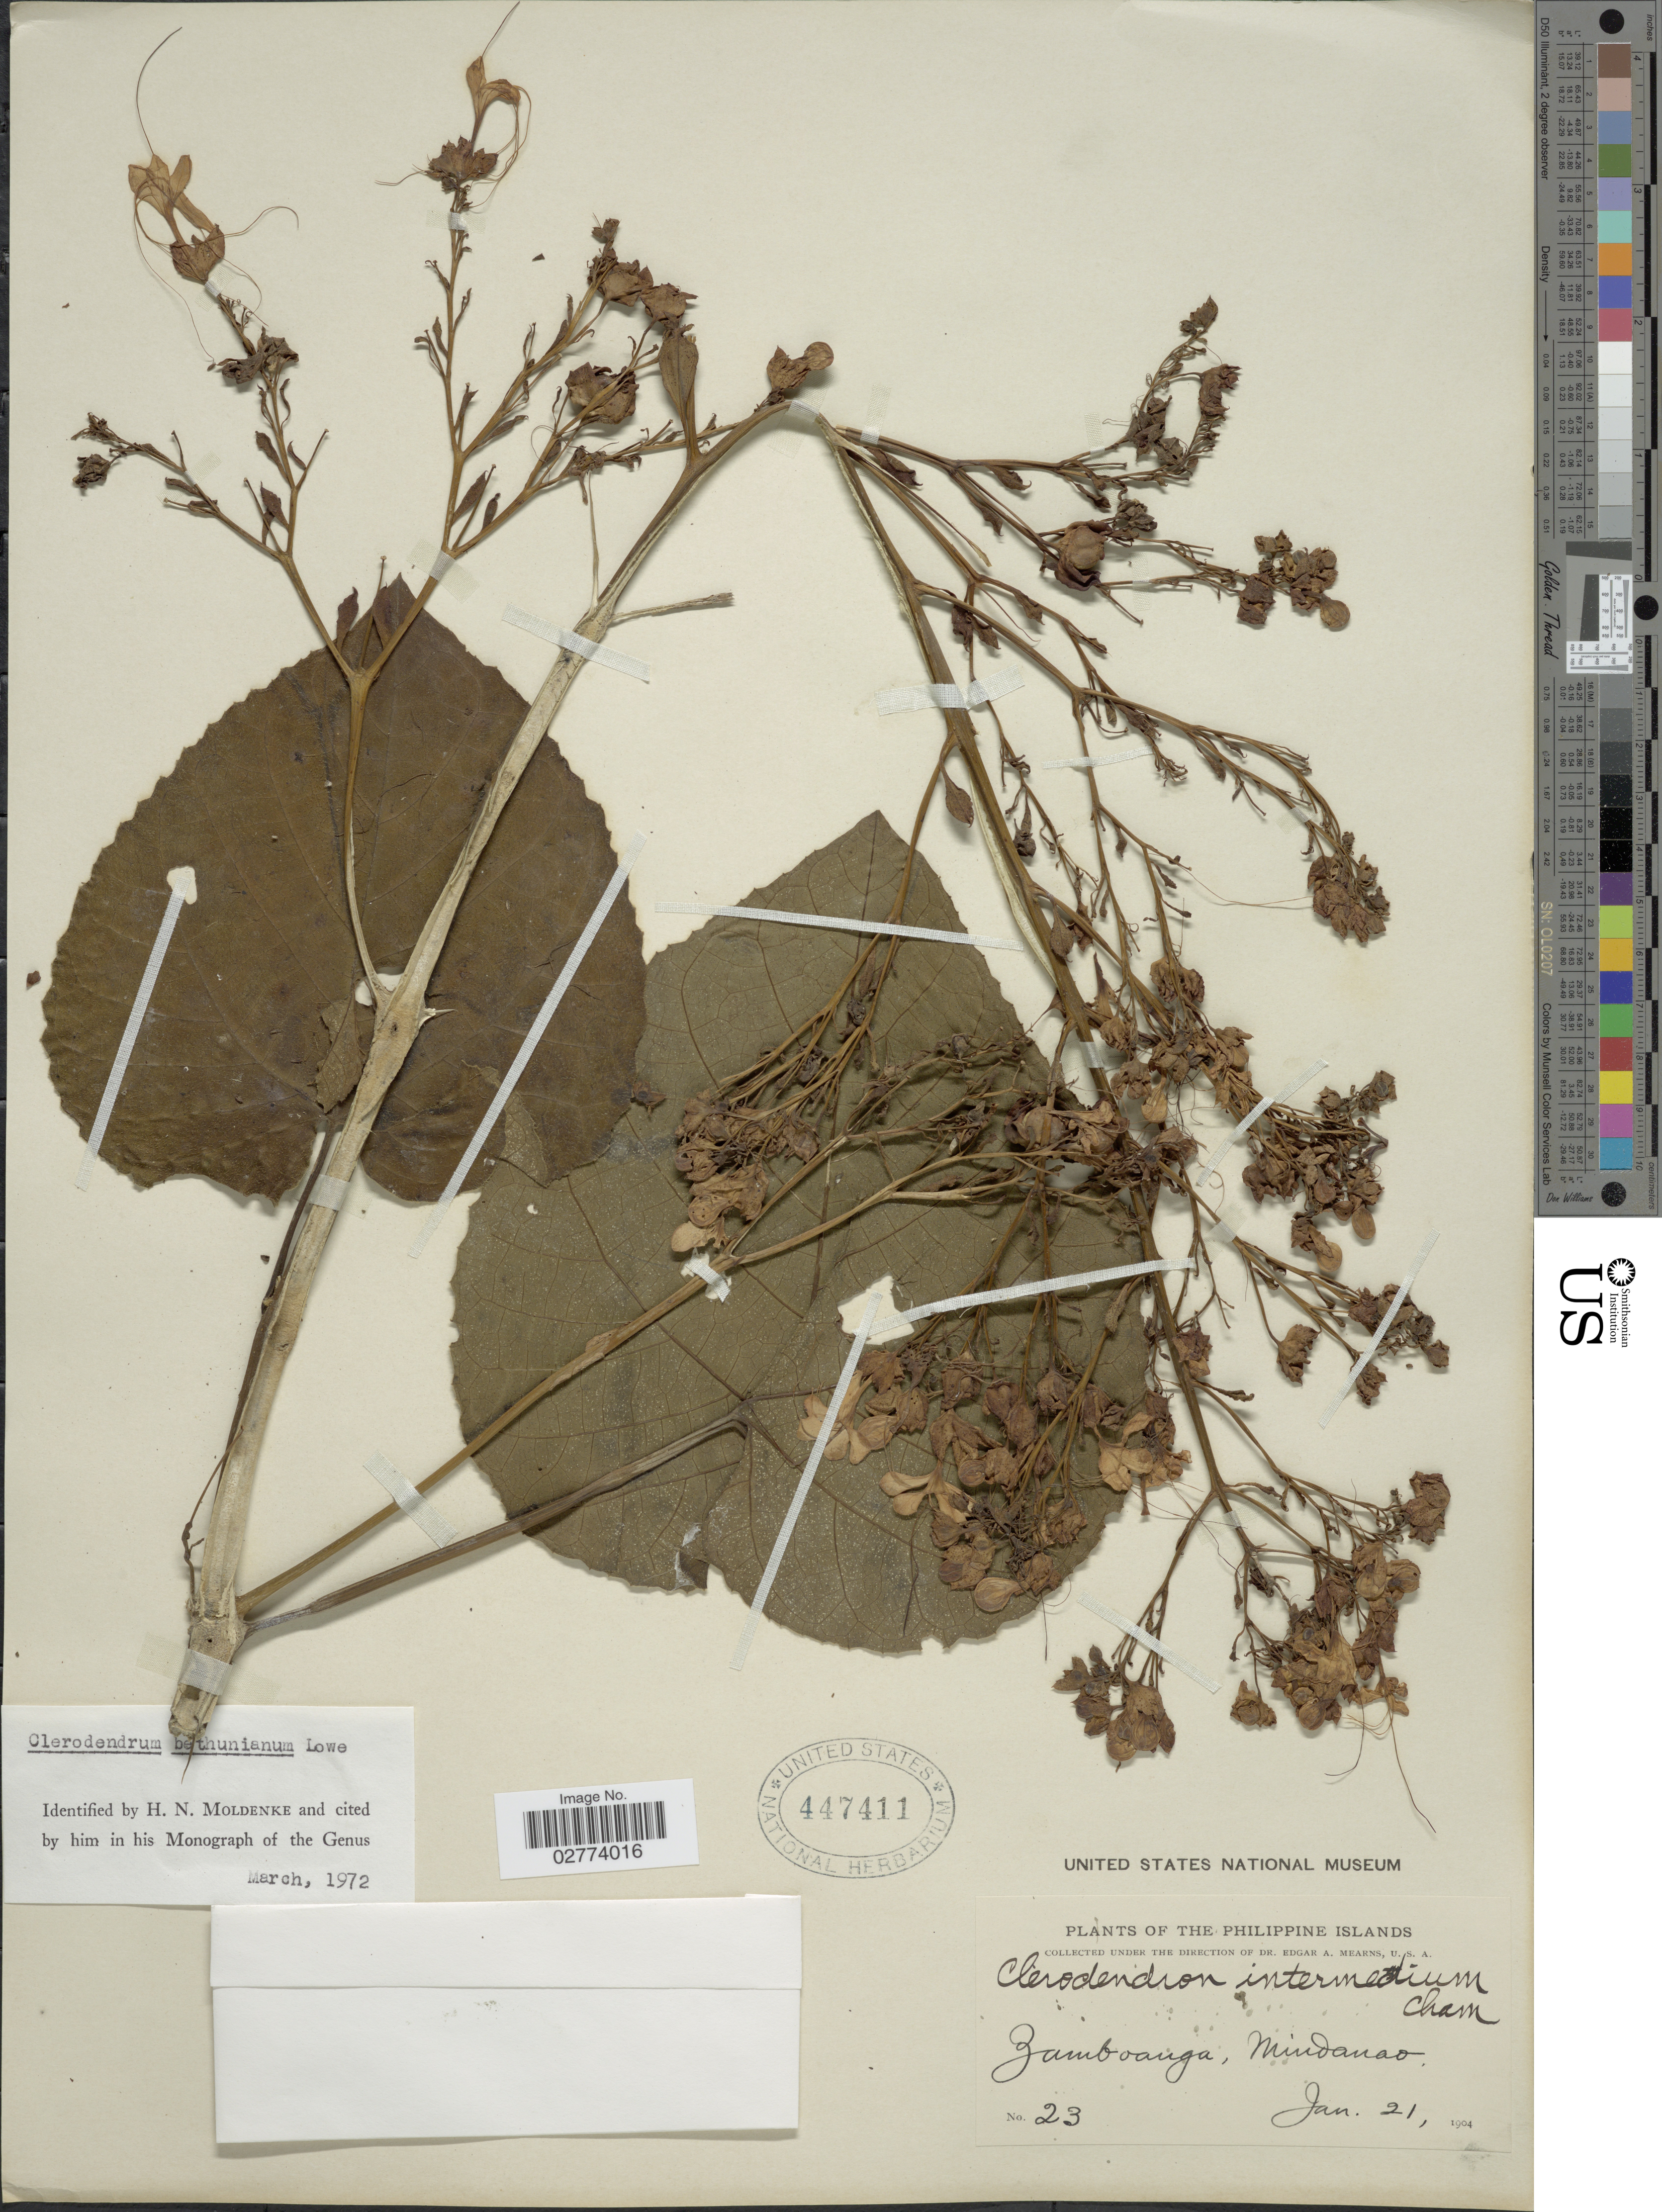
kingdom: Plantae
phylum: Tracheophyta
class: Magnoliopsida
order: Lamiales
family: Lamiaceae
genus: Clerodendrum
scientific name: Clerodendrum bethuneanum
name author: H. Low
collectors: E. A. Mearns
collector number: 23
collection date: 1904-01-21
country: Philippines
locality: Philippine Islands. Zamboanga, Mindanao.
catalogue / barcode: US 447411